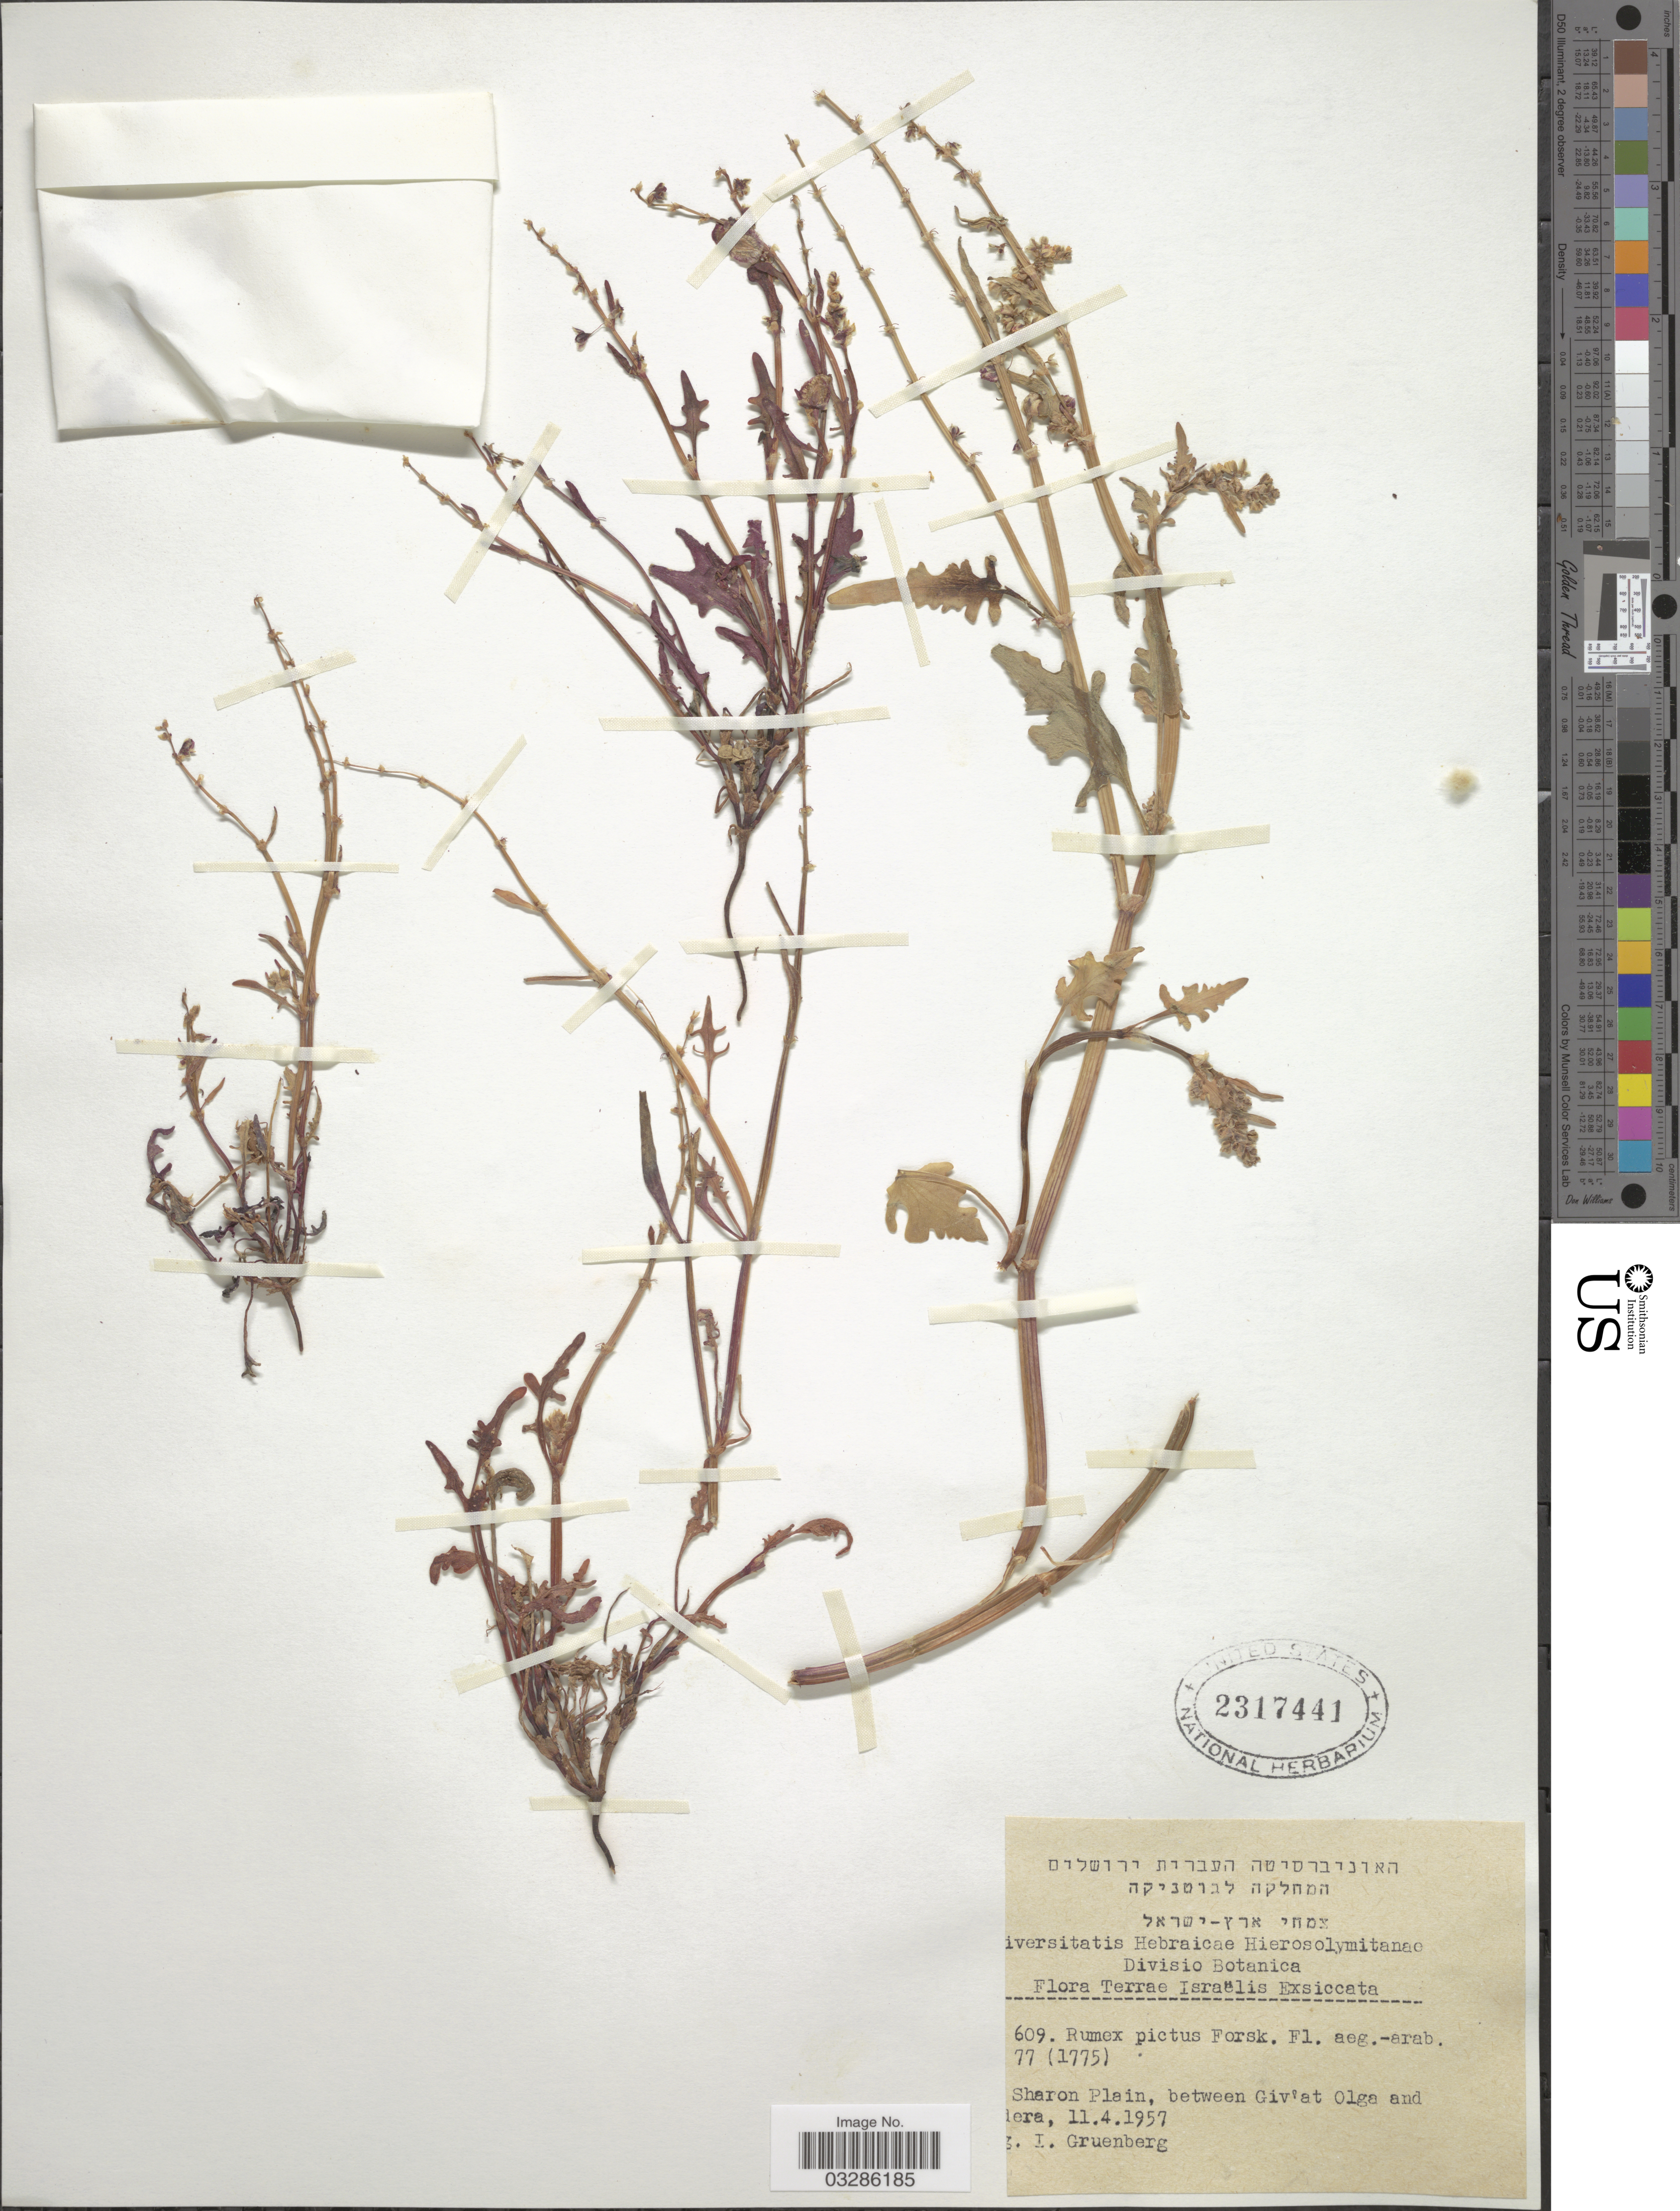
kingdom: Plantae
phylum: Tracheophyta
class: Magnoliopsida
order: Caryophyllales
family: Polygonaceae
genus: Rumex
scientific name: Rumex pictus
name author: Forssk.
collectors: I. Gruenberg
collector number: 609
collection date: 1957-04-11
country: Israel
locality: Terrae Israëlis. Sharon Plain, between Giv'at Olga and dera [interpreted].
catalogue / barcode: US 2317441